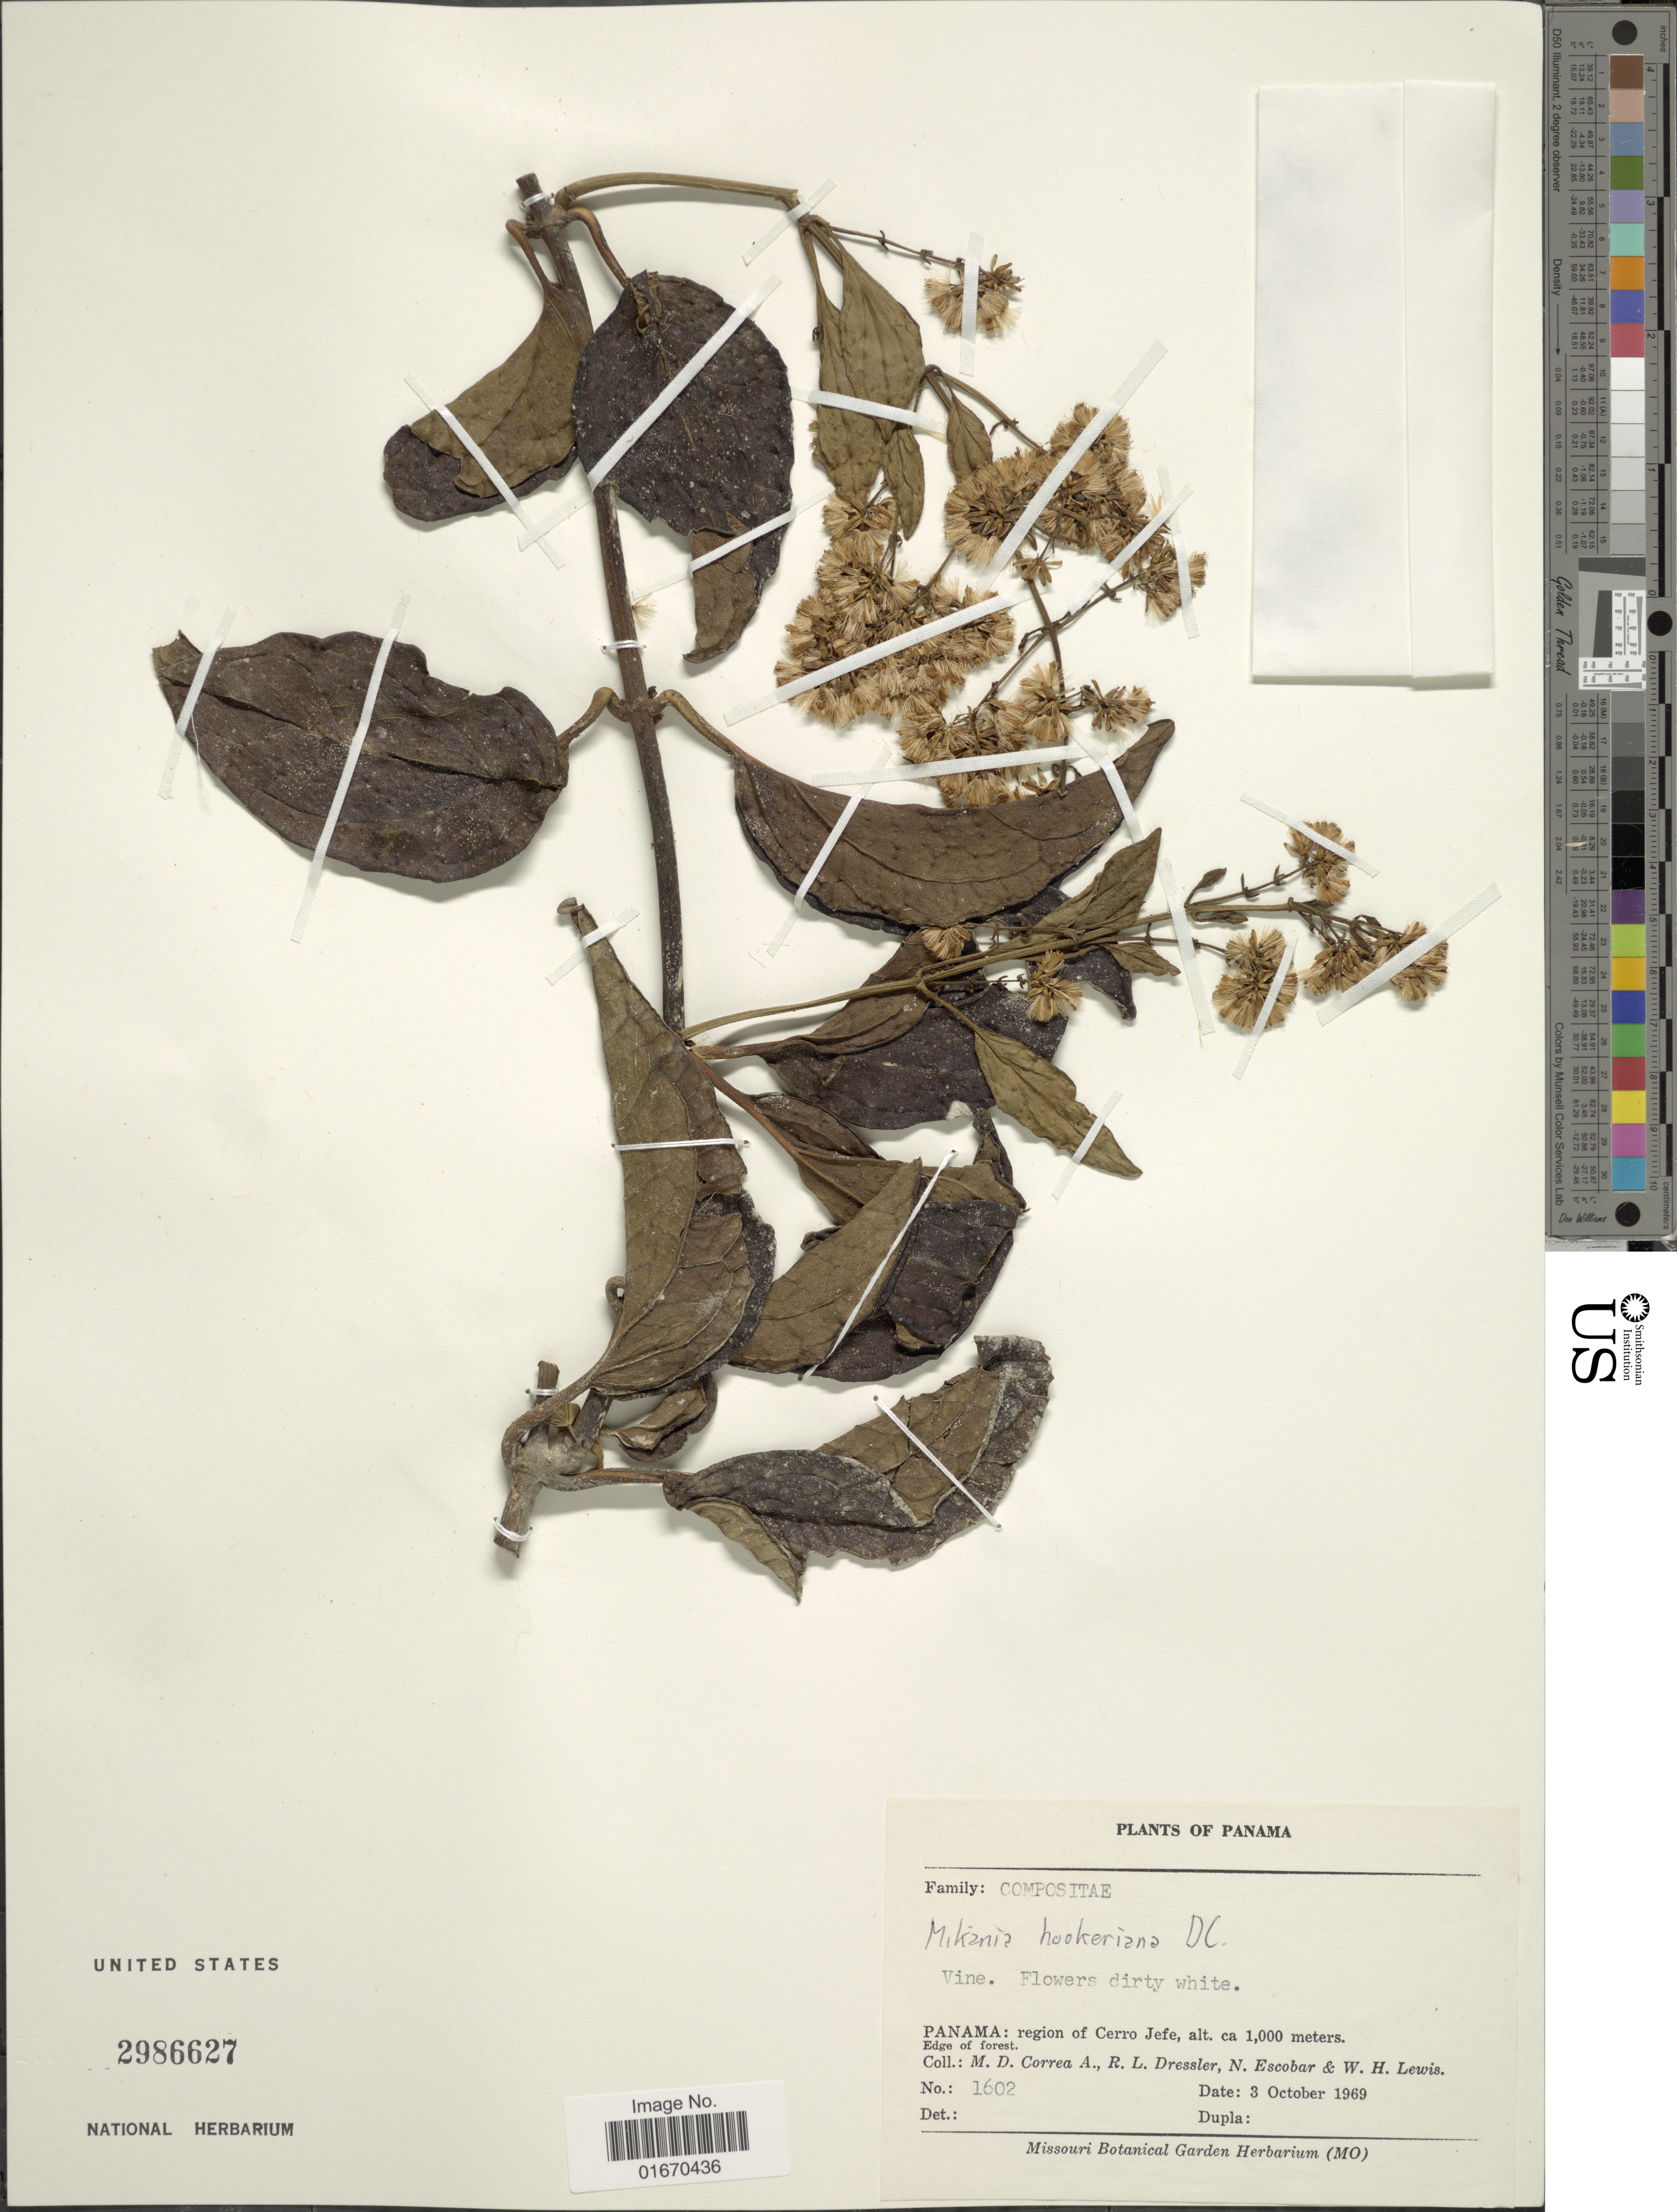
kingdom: Plantae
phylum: Tracheophyta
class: Magnoliopsida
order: Asterales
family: Asteraceae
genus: Mikania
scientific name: Mikania hookeriana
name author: DC.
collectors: M. D. Corrêa-A., R. Dressler, N. Escobar & W. H. Lewis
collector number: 1602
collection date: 1969-10-03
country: Panama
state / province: Panamá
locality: Region of Cerro Jefe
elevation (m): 1000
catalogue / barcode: US 2986627